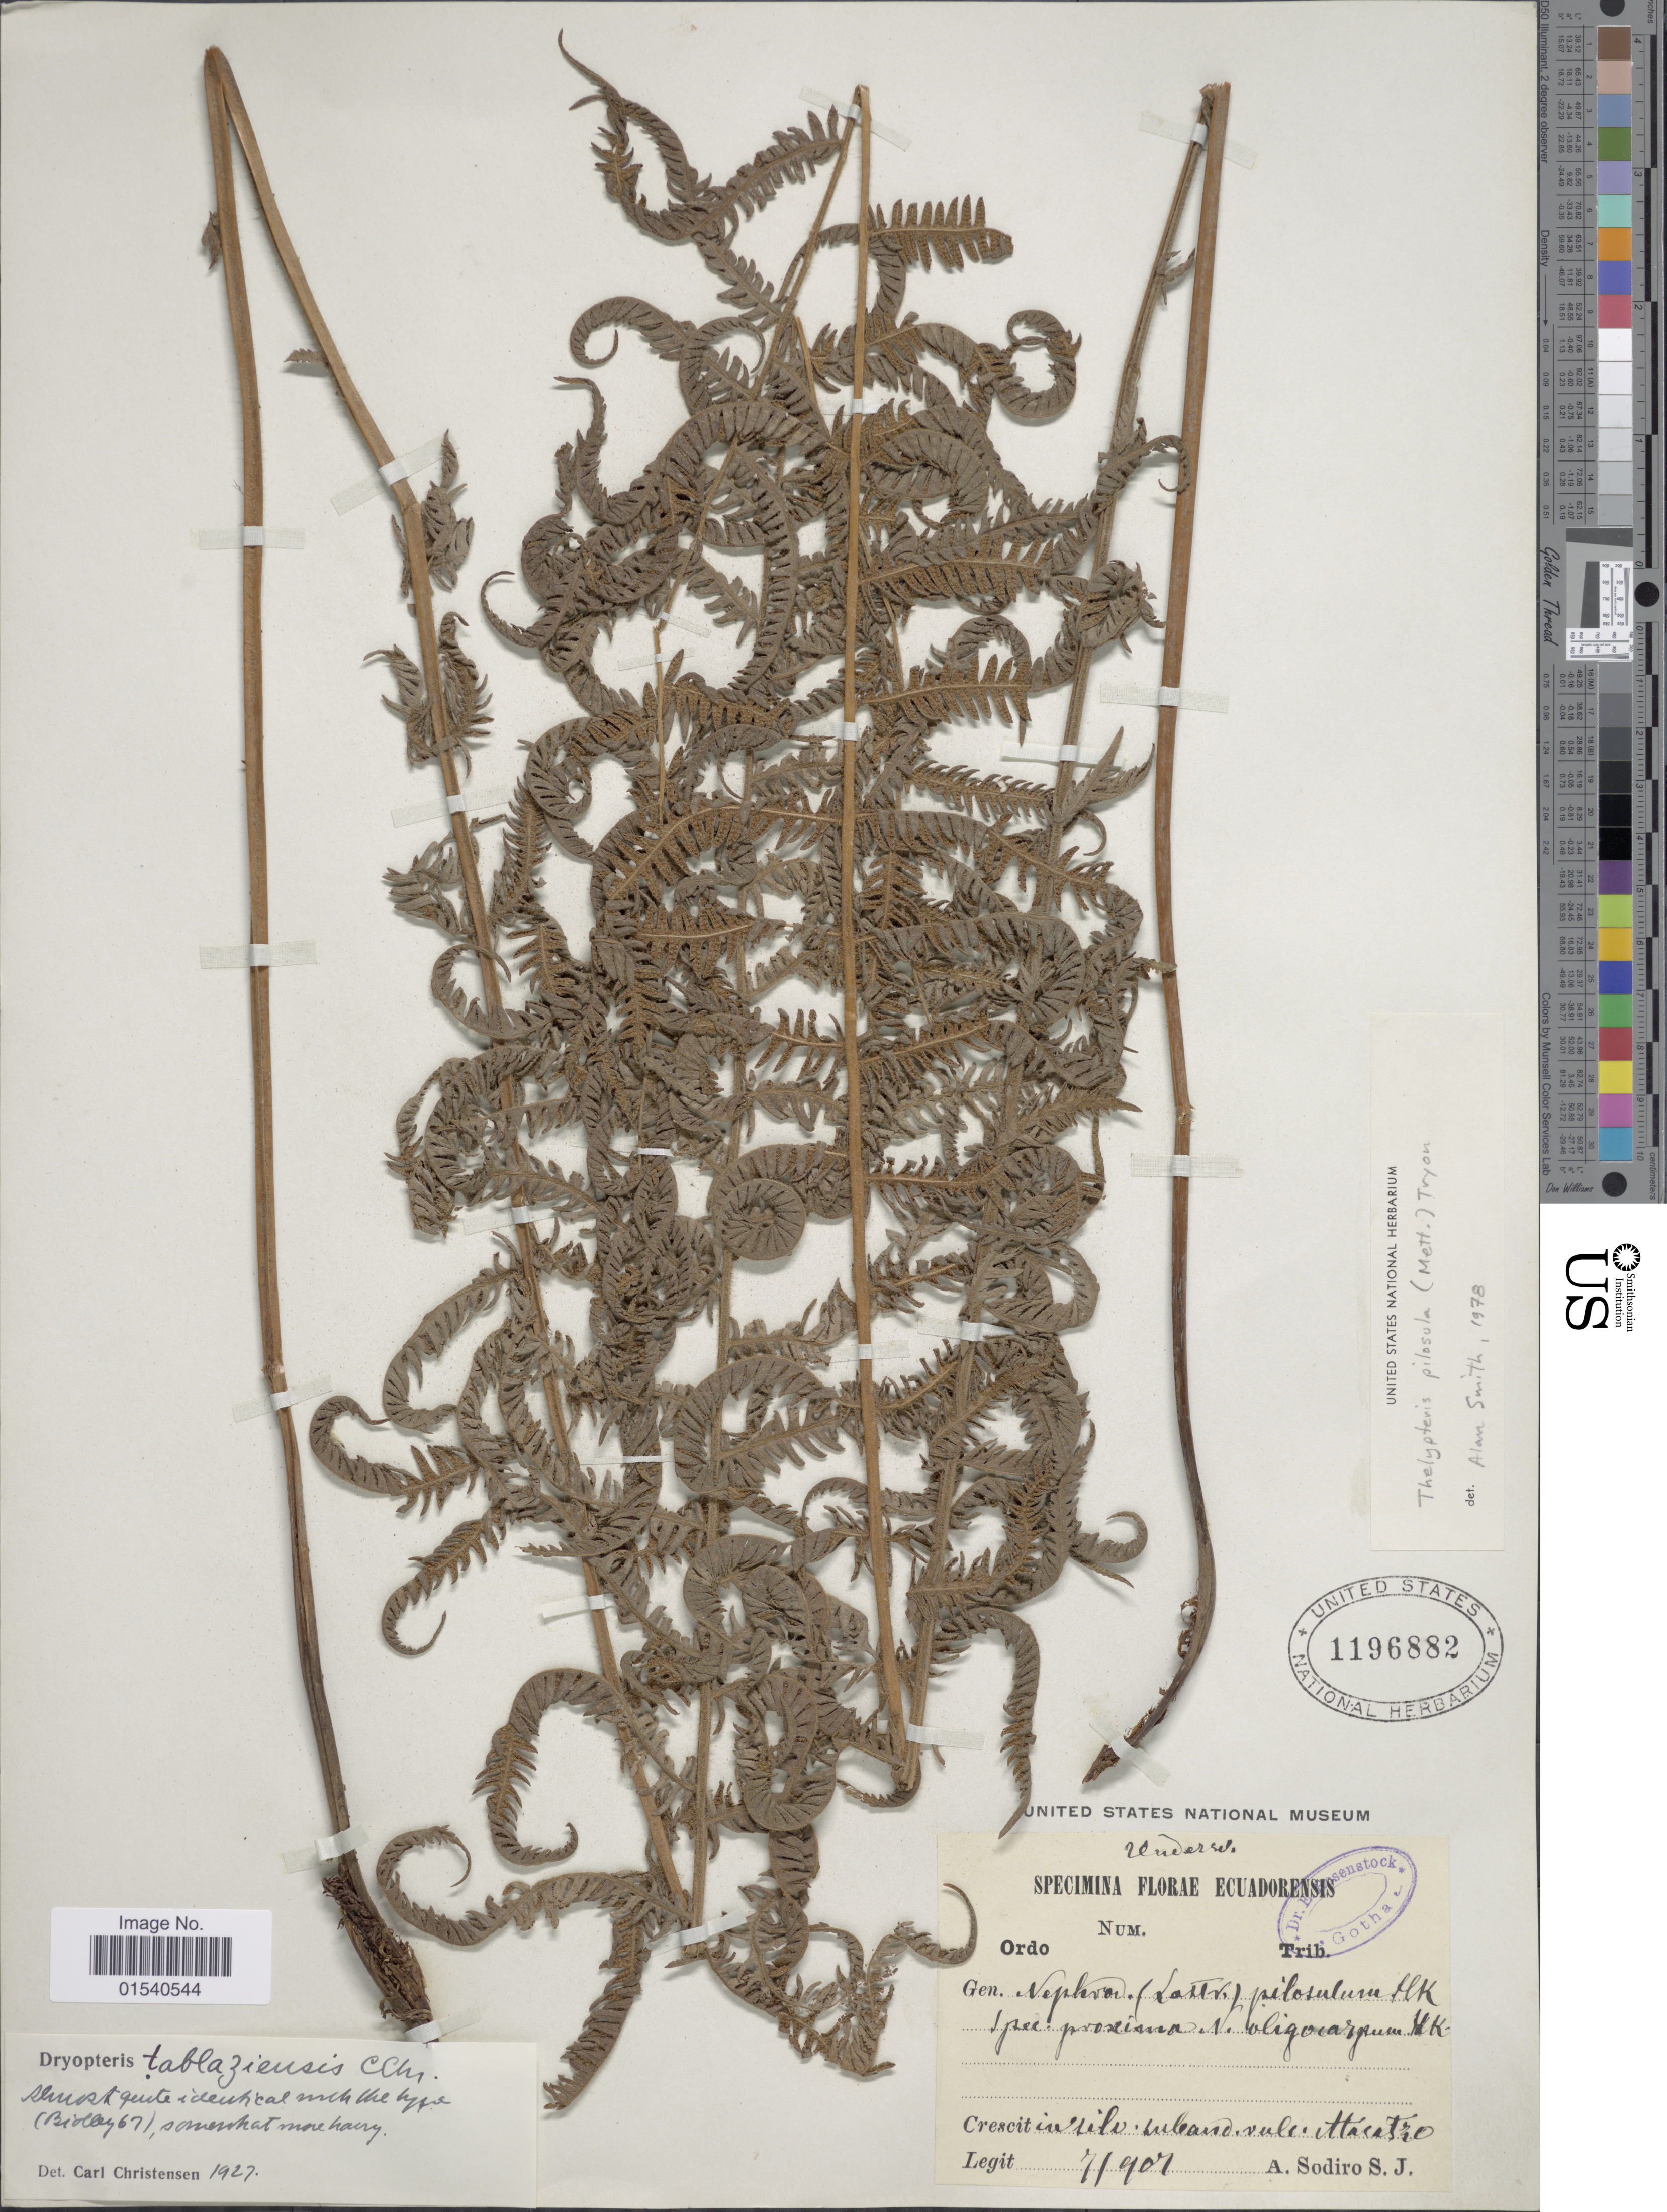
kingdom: Plantae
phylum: Tracheophyta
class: Polypodiopsida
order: Polypodiales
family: Thelypteridaceae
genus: Amauropelta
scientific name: Amauropelta pilosula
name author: (Klotzsch & H. Karst.) Á. Löve & D. Löve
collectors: A. Sodiro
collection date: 1907-07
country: Ecuador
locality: In silv suband vulc Atacazo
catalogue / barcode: US 1196882